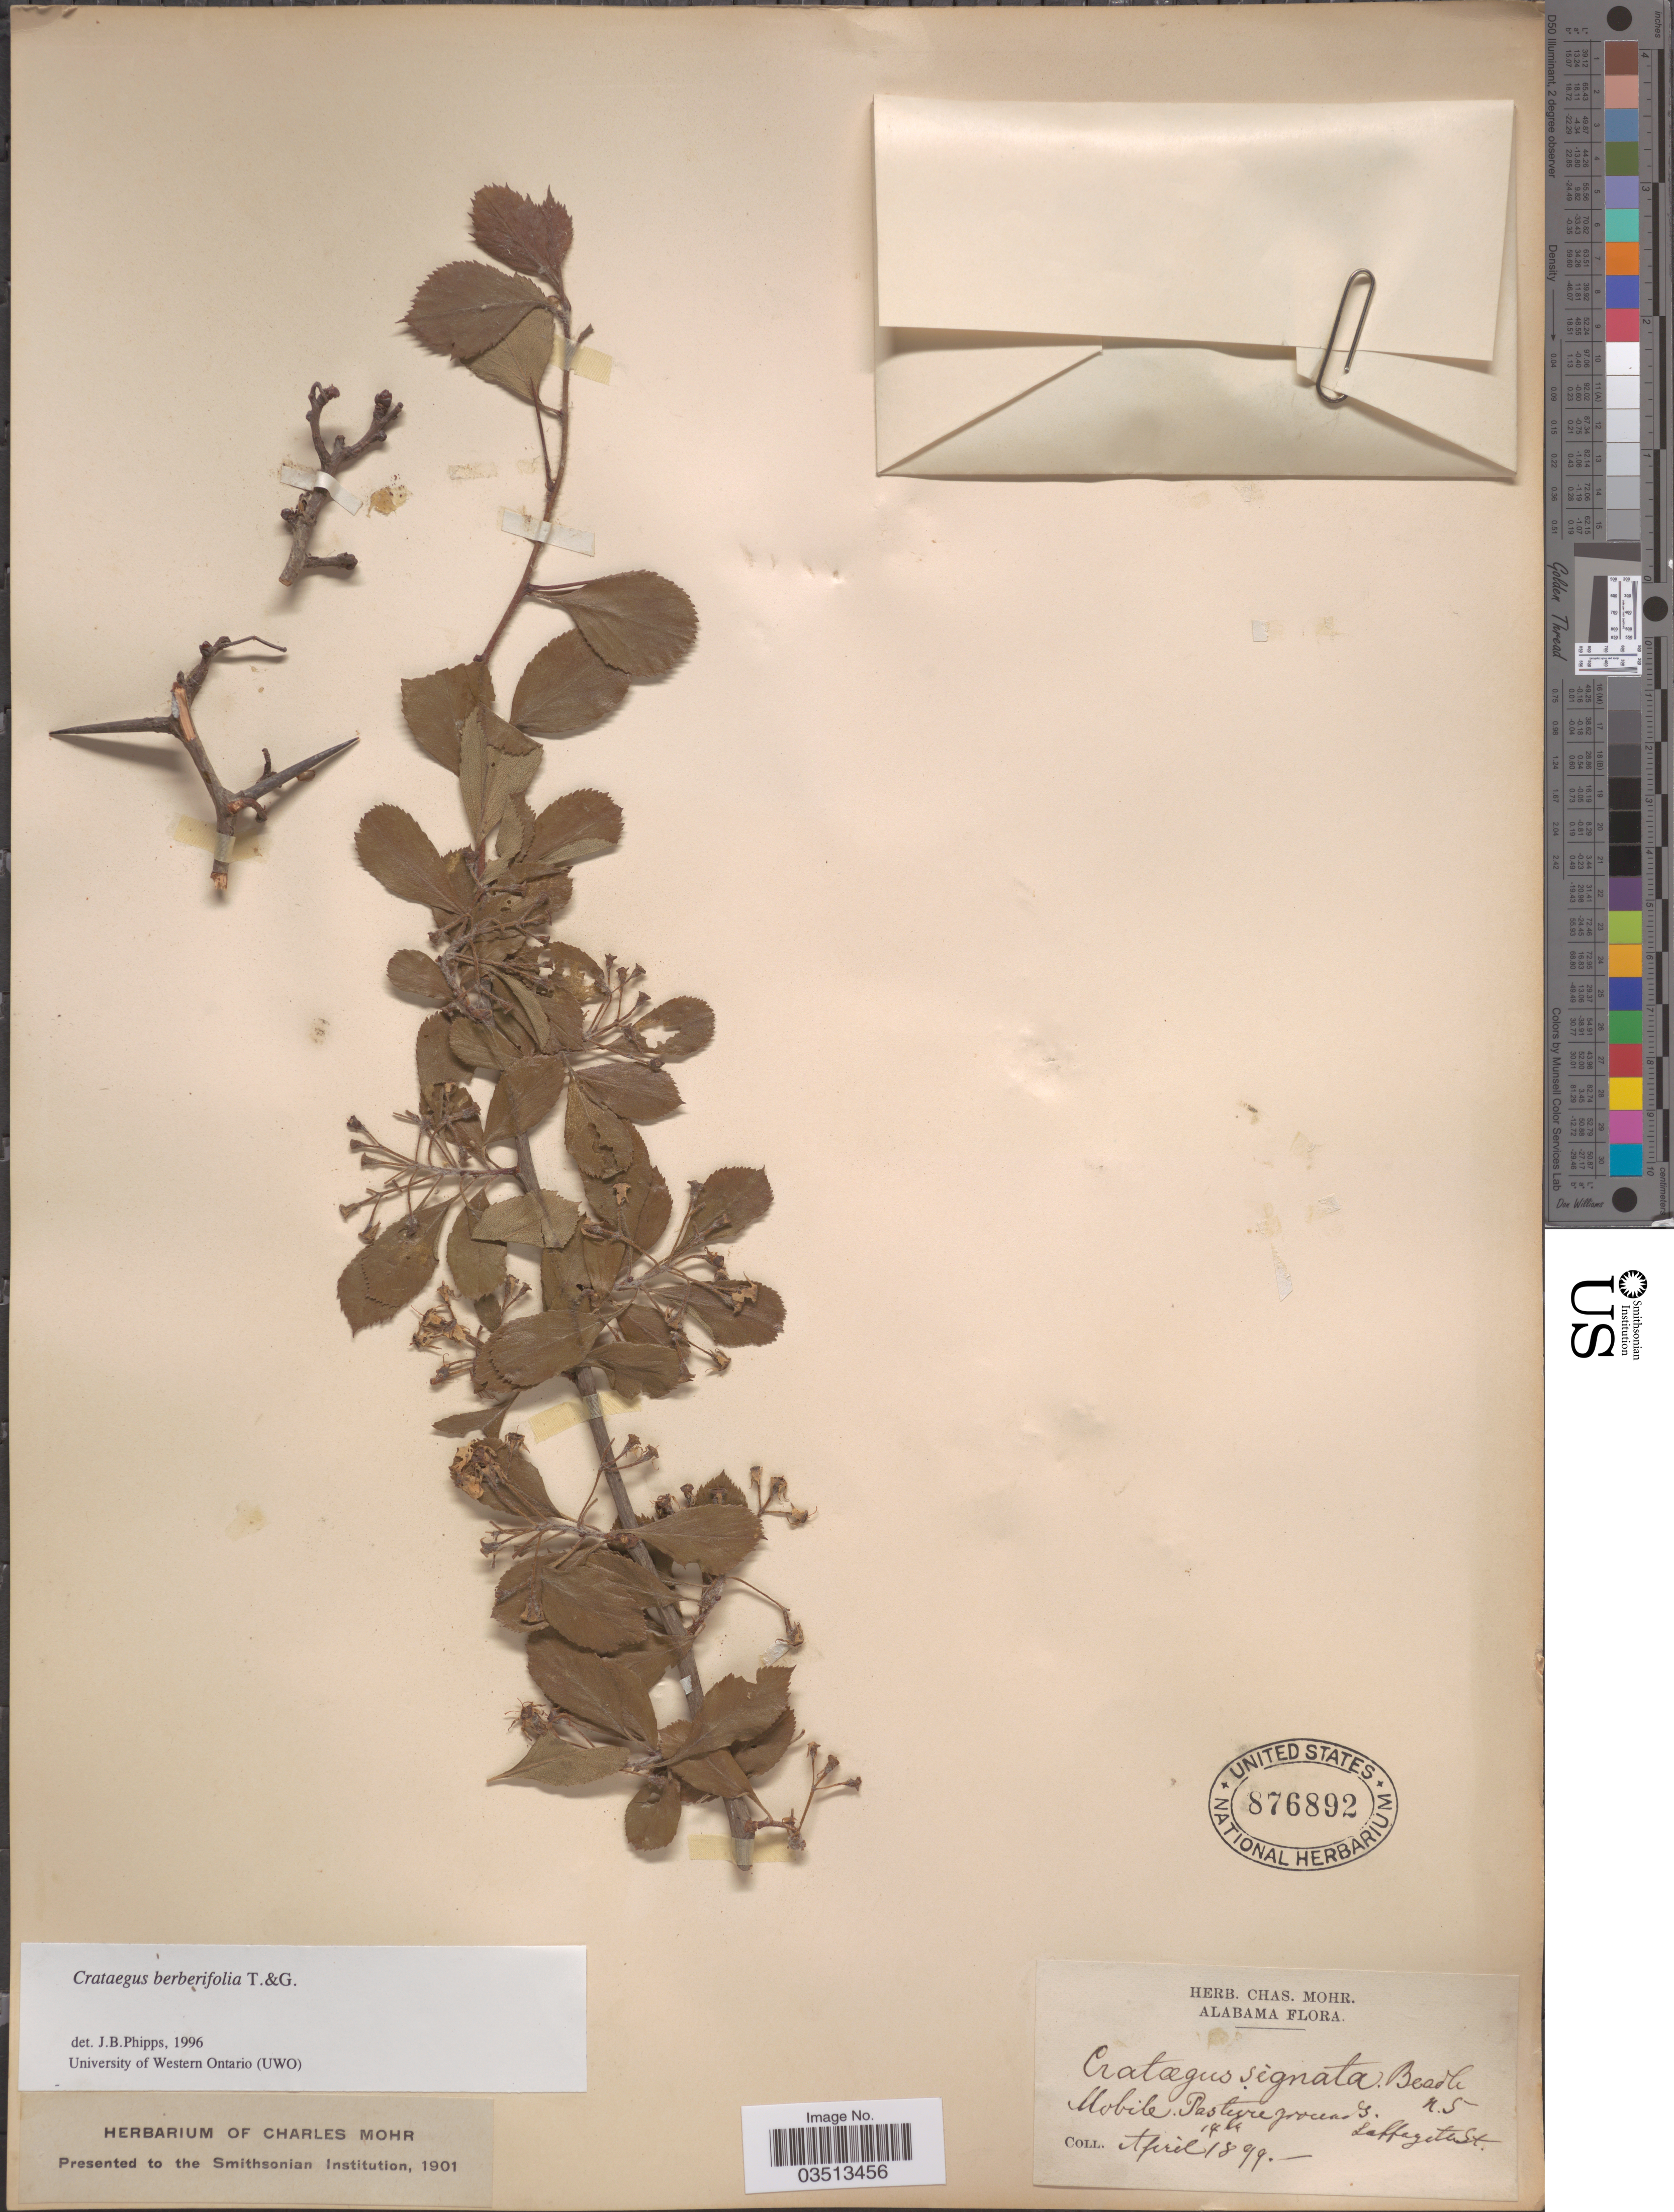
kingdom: Plantae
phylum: Tracheophyta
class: Magnoliopsida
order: Rosales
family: Rosaceae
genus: Crataegus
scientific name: Crataegus berberifolia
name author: Torr. & A. Gray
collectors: ex herb. Charles Mohr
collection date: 1899-04-17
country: United States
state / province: Alabama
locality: Mobile. Lafayette St.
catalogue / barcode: US 876892